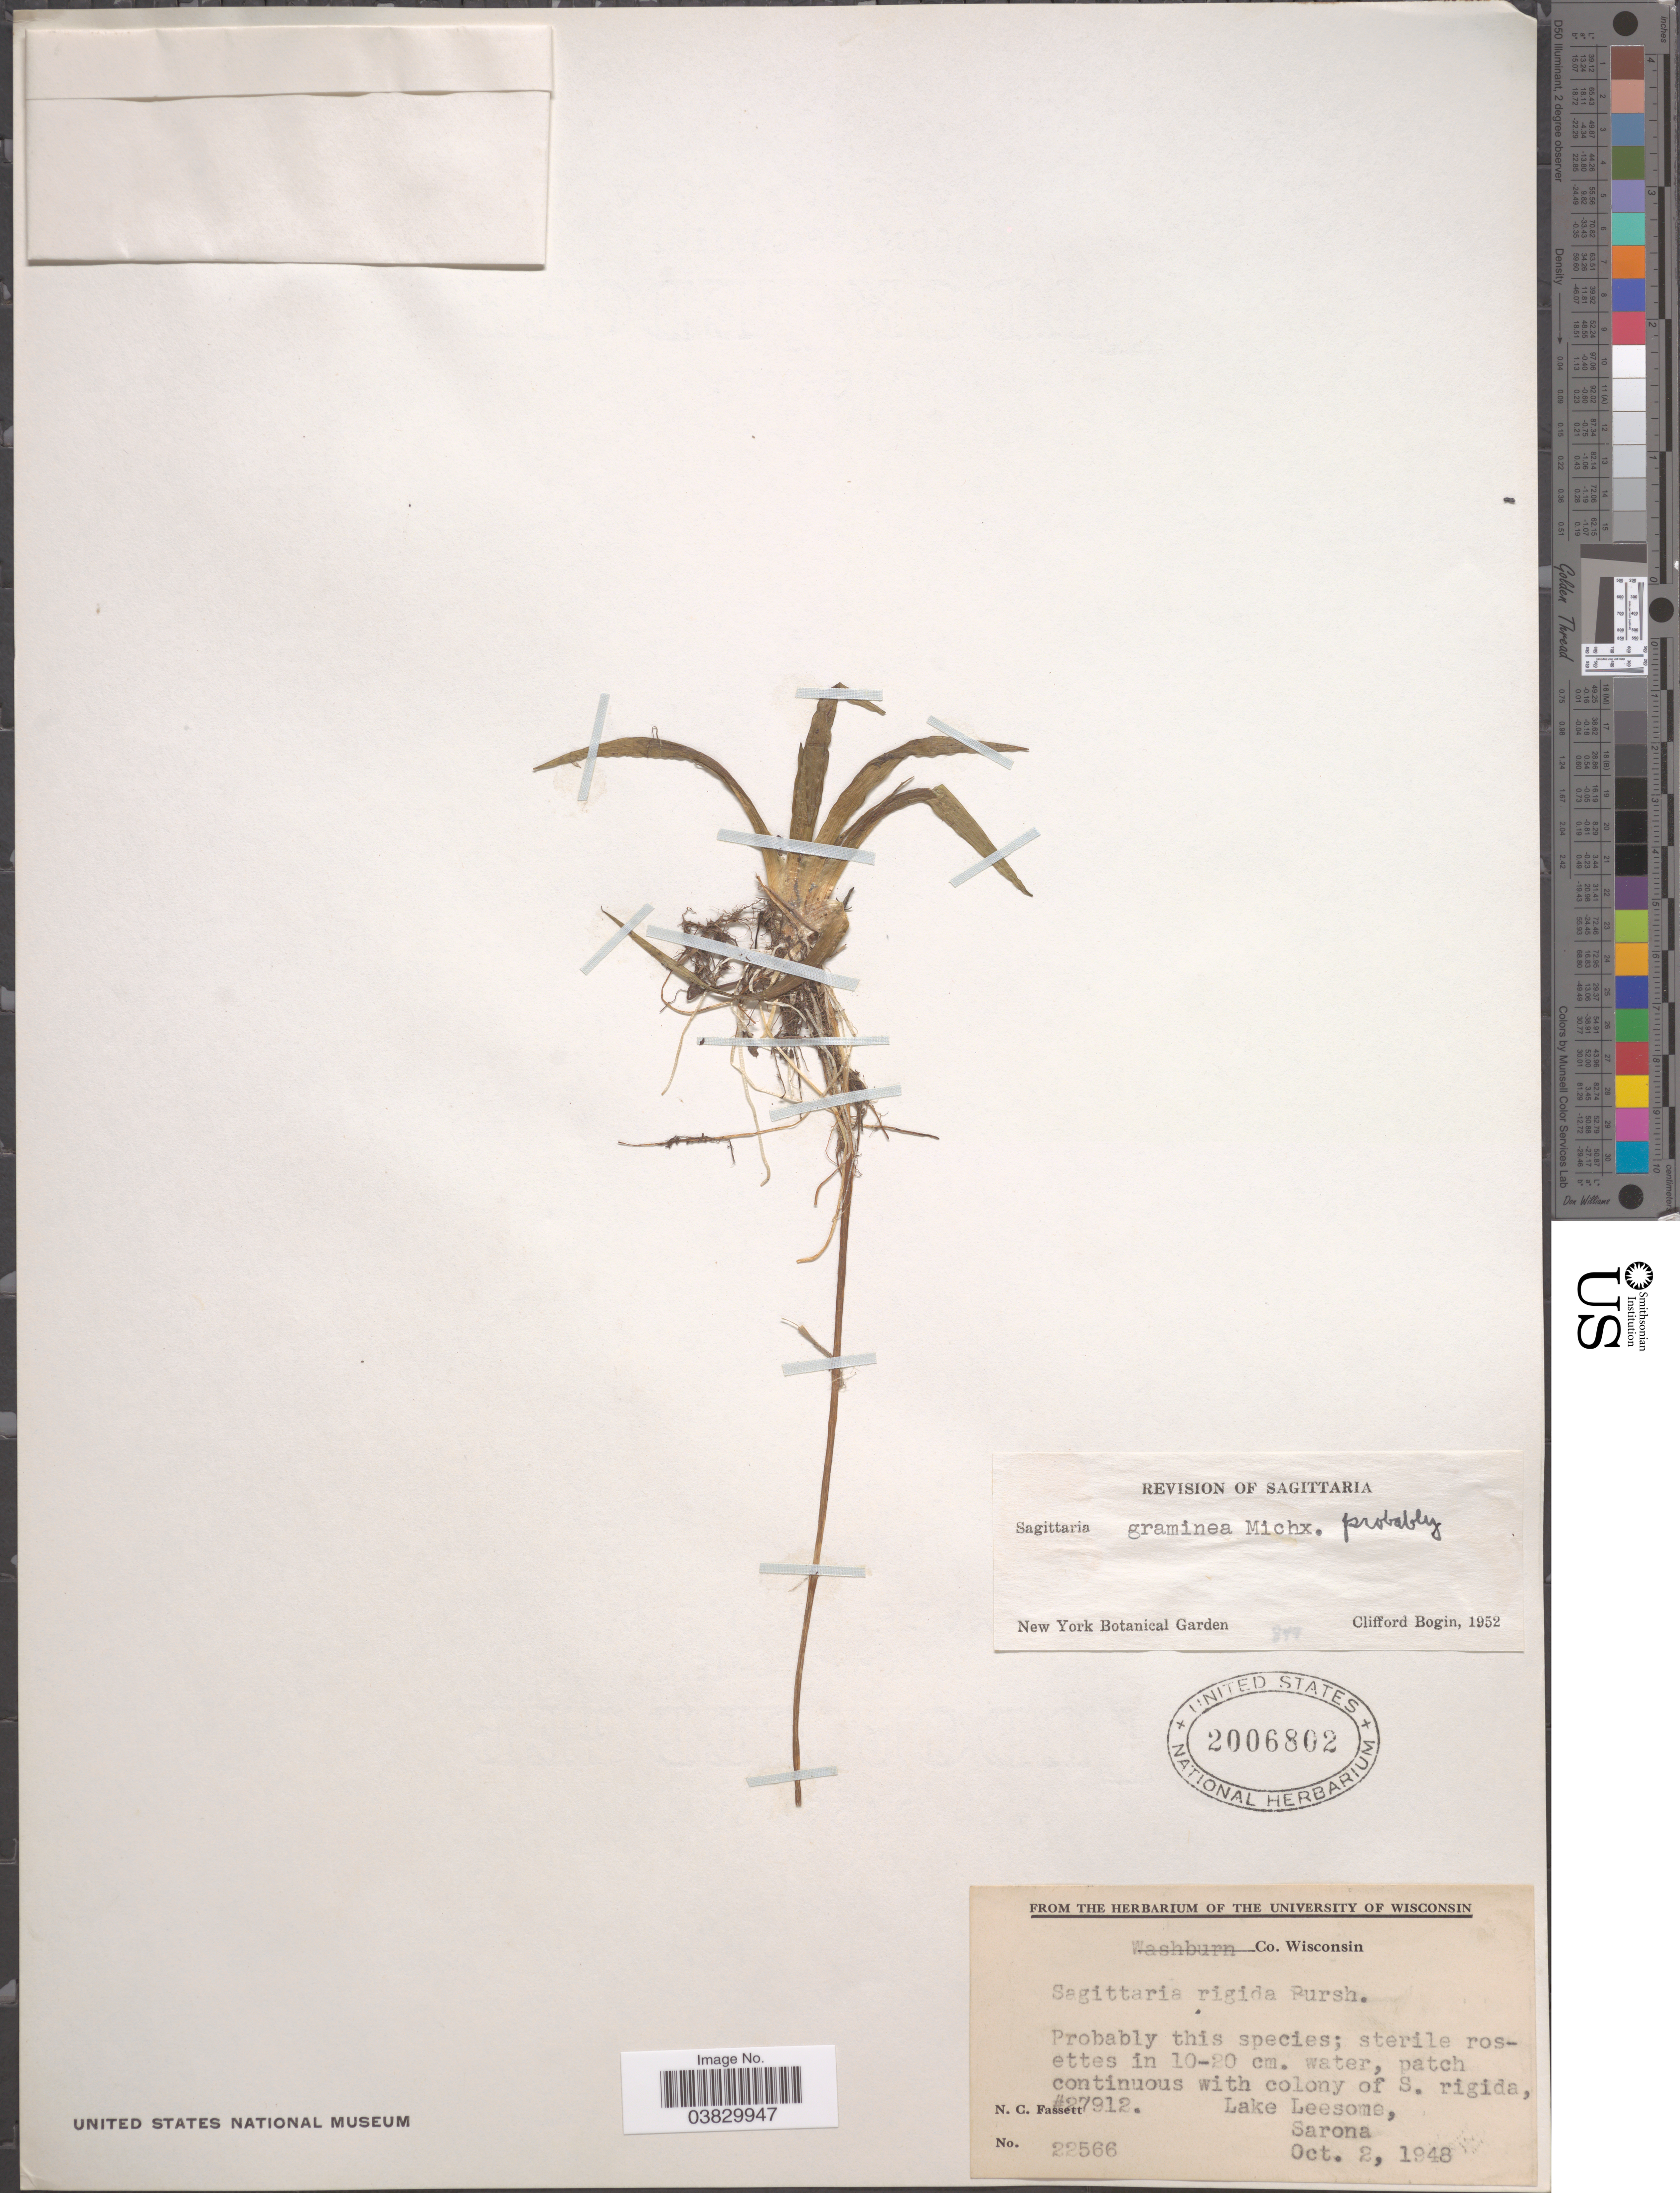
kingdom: Plantae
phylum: Tracheophyta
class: Liliopsida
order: Alismatales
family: Alismataceae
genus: Sagittaria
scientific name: Sagittaria graminea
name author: Michx.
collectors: N. C. Fassett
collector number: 22566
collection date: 1948-10-02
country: United States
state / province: Wisconsin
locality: Washburn Co. Lake Leesome, Sarona.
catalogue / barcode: US 2006802